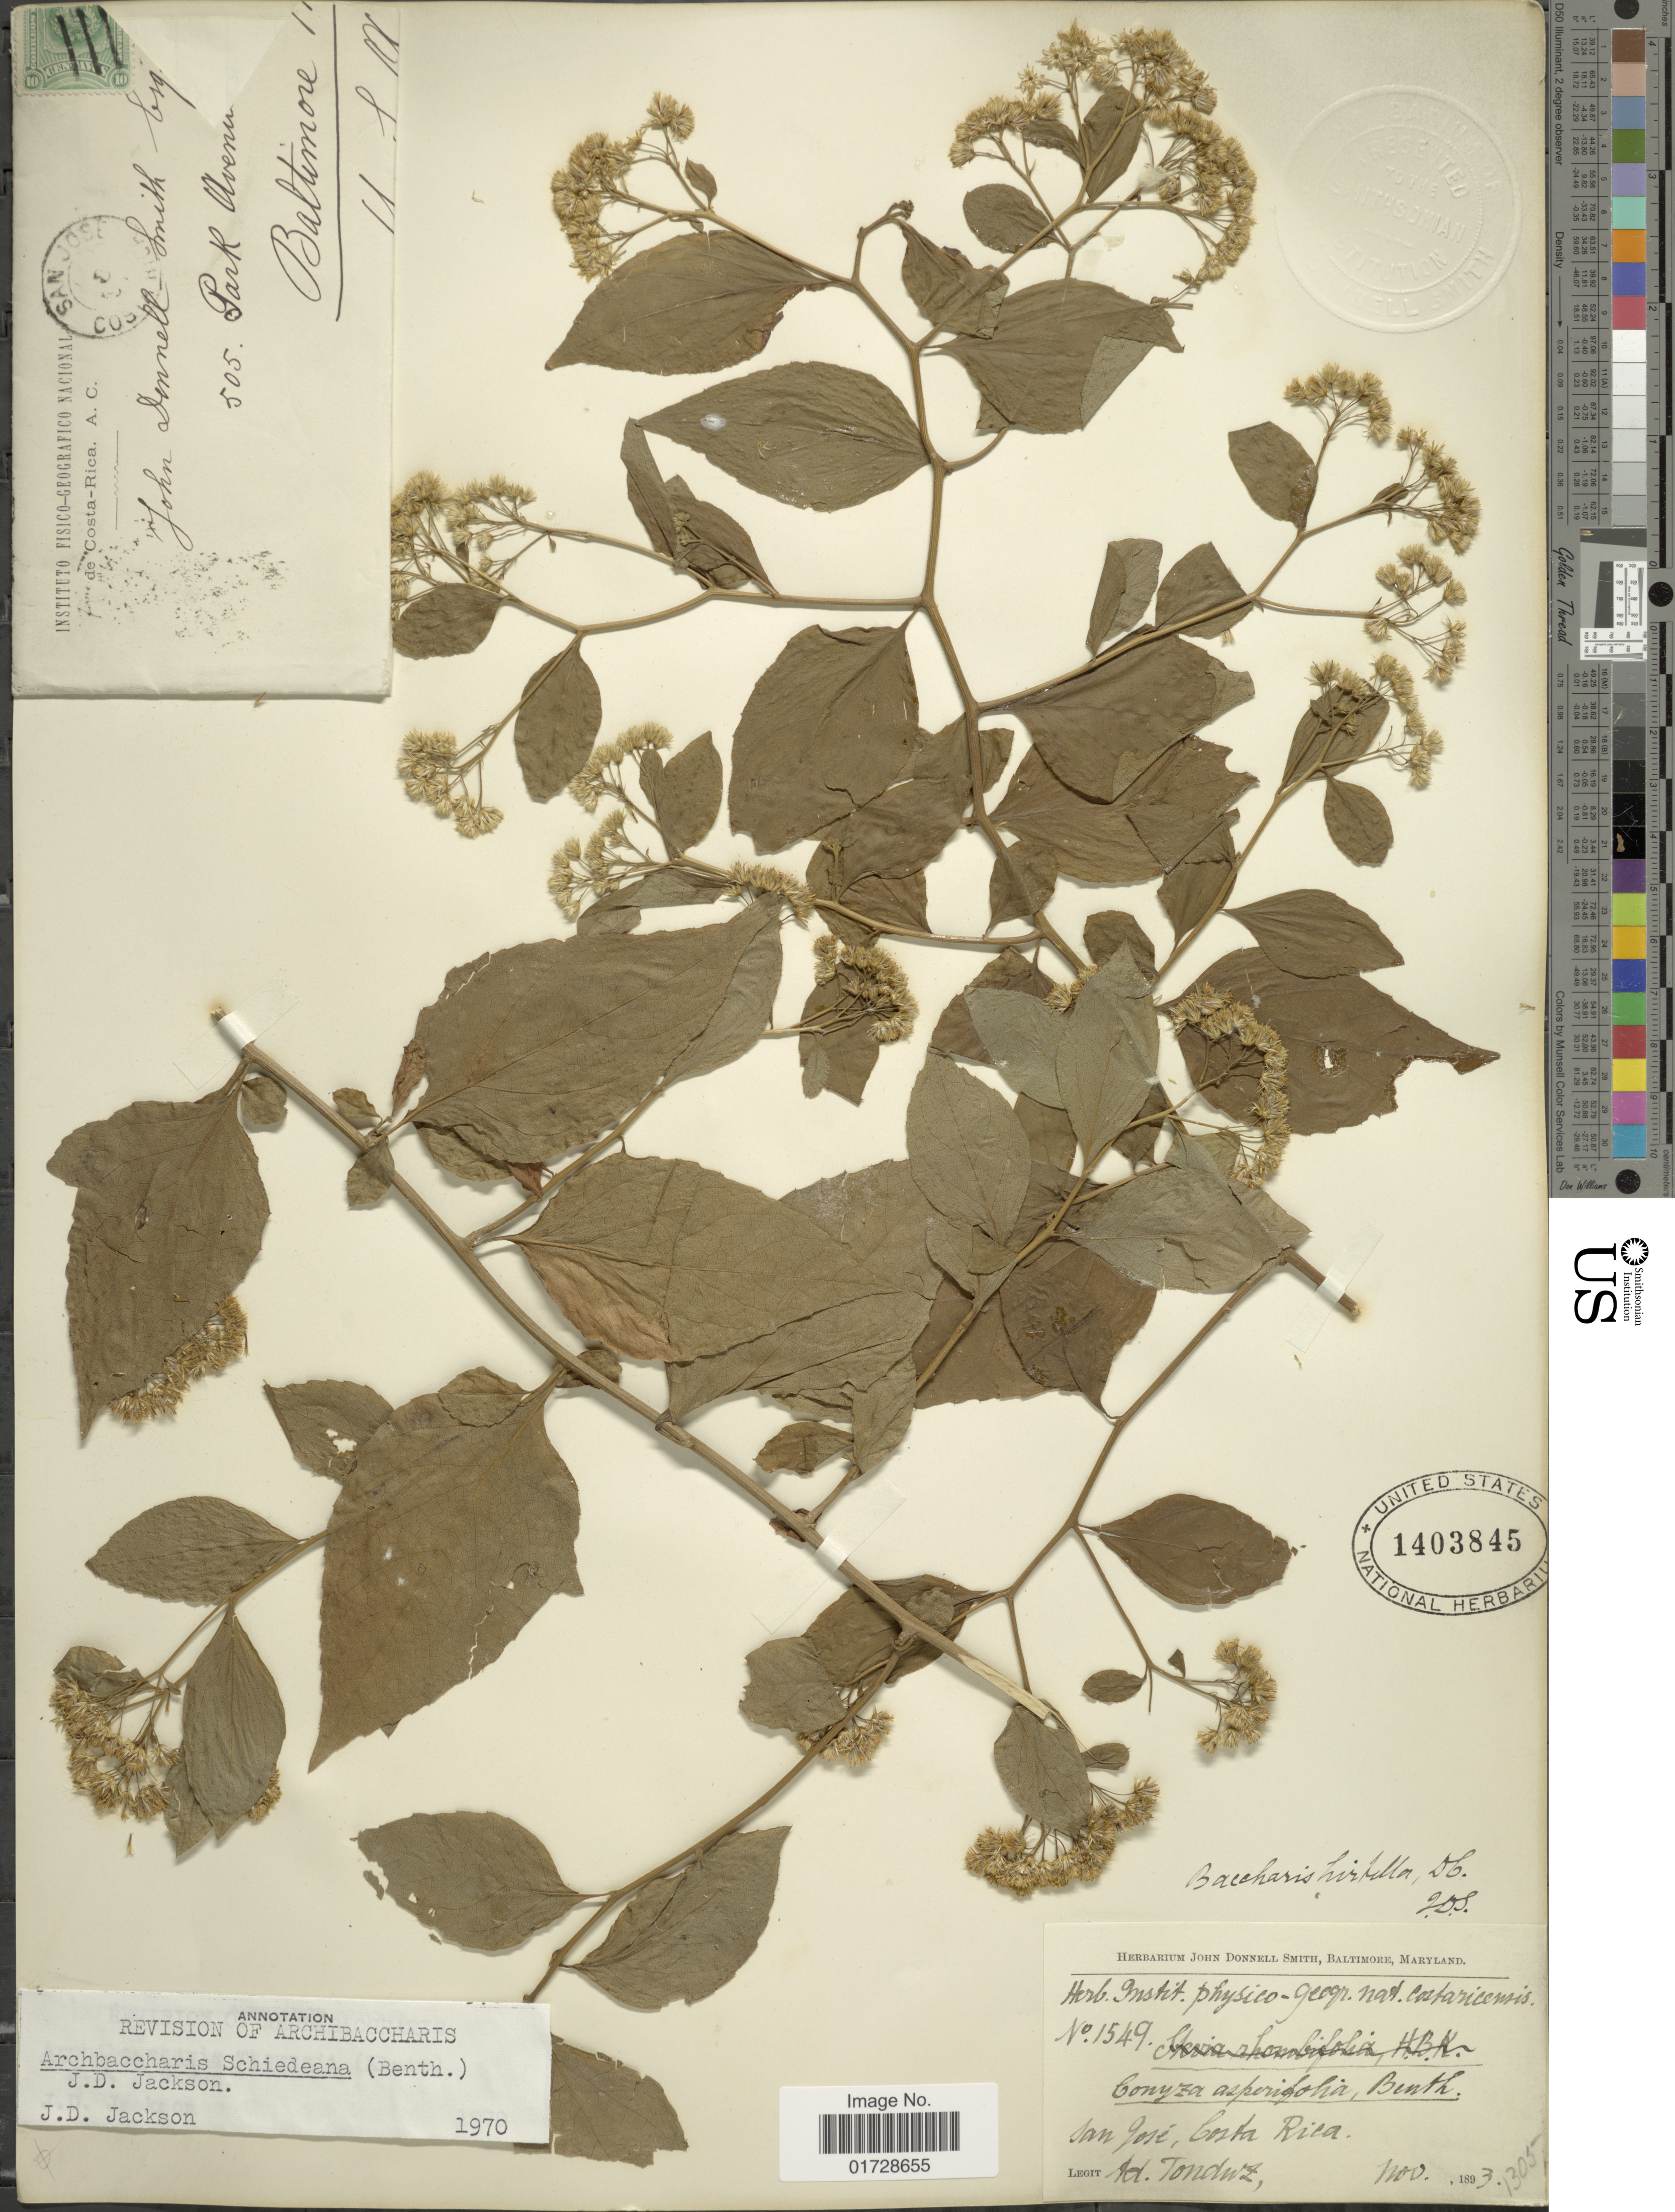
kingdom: Plantae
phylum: Tracheophyta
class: Magnoliopsida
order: Asterales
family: Asteraceae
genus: Archibaccharis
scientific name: Archibaccharis schiedeana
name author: (Benth.) J.D. Jacks.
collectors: A. Tonduz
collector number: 1549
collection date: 1893-11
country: Costa Rica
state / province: San José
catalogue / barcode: US 1403845